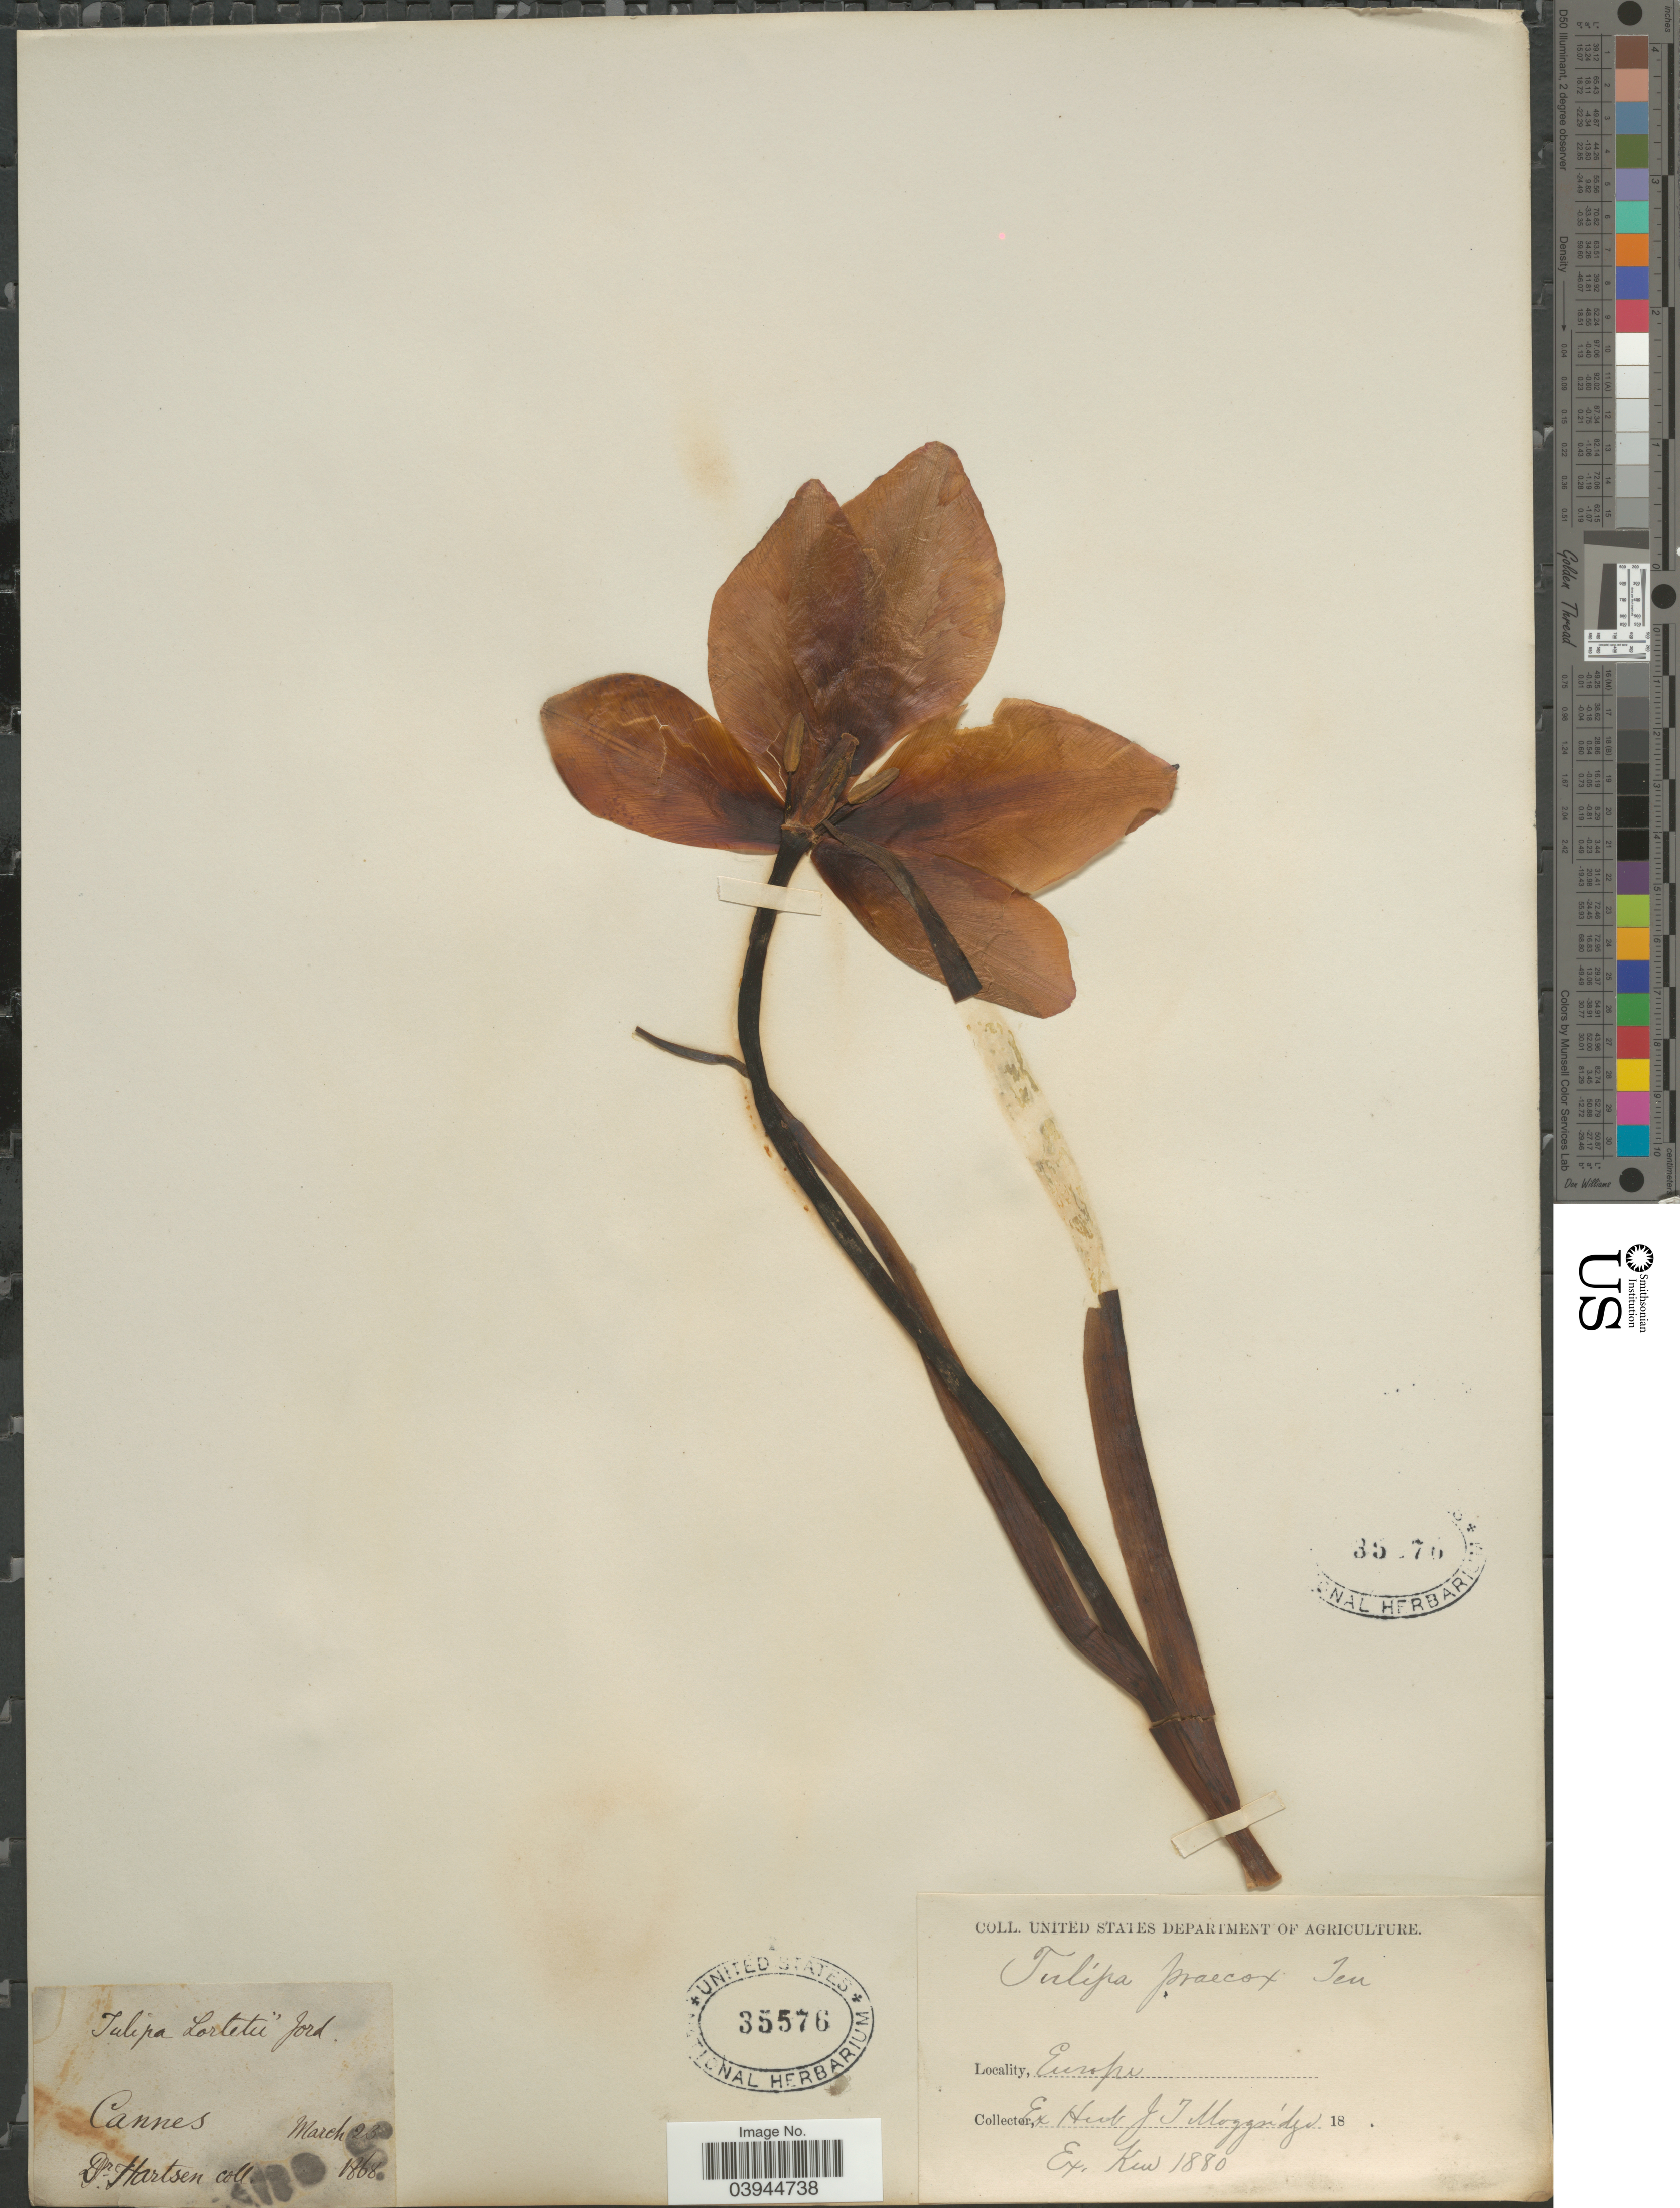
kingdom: Plantae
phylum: Tracheophyta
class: Liliopsida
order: Liliales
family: Liliaceae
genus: Tulipa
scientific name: Tulipa praecox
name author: Cav.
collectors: Hartsen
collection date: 1868-03-23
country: France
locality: Cannes. Europe.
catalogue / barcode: US 35576-2